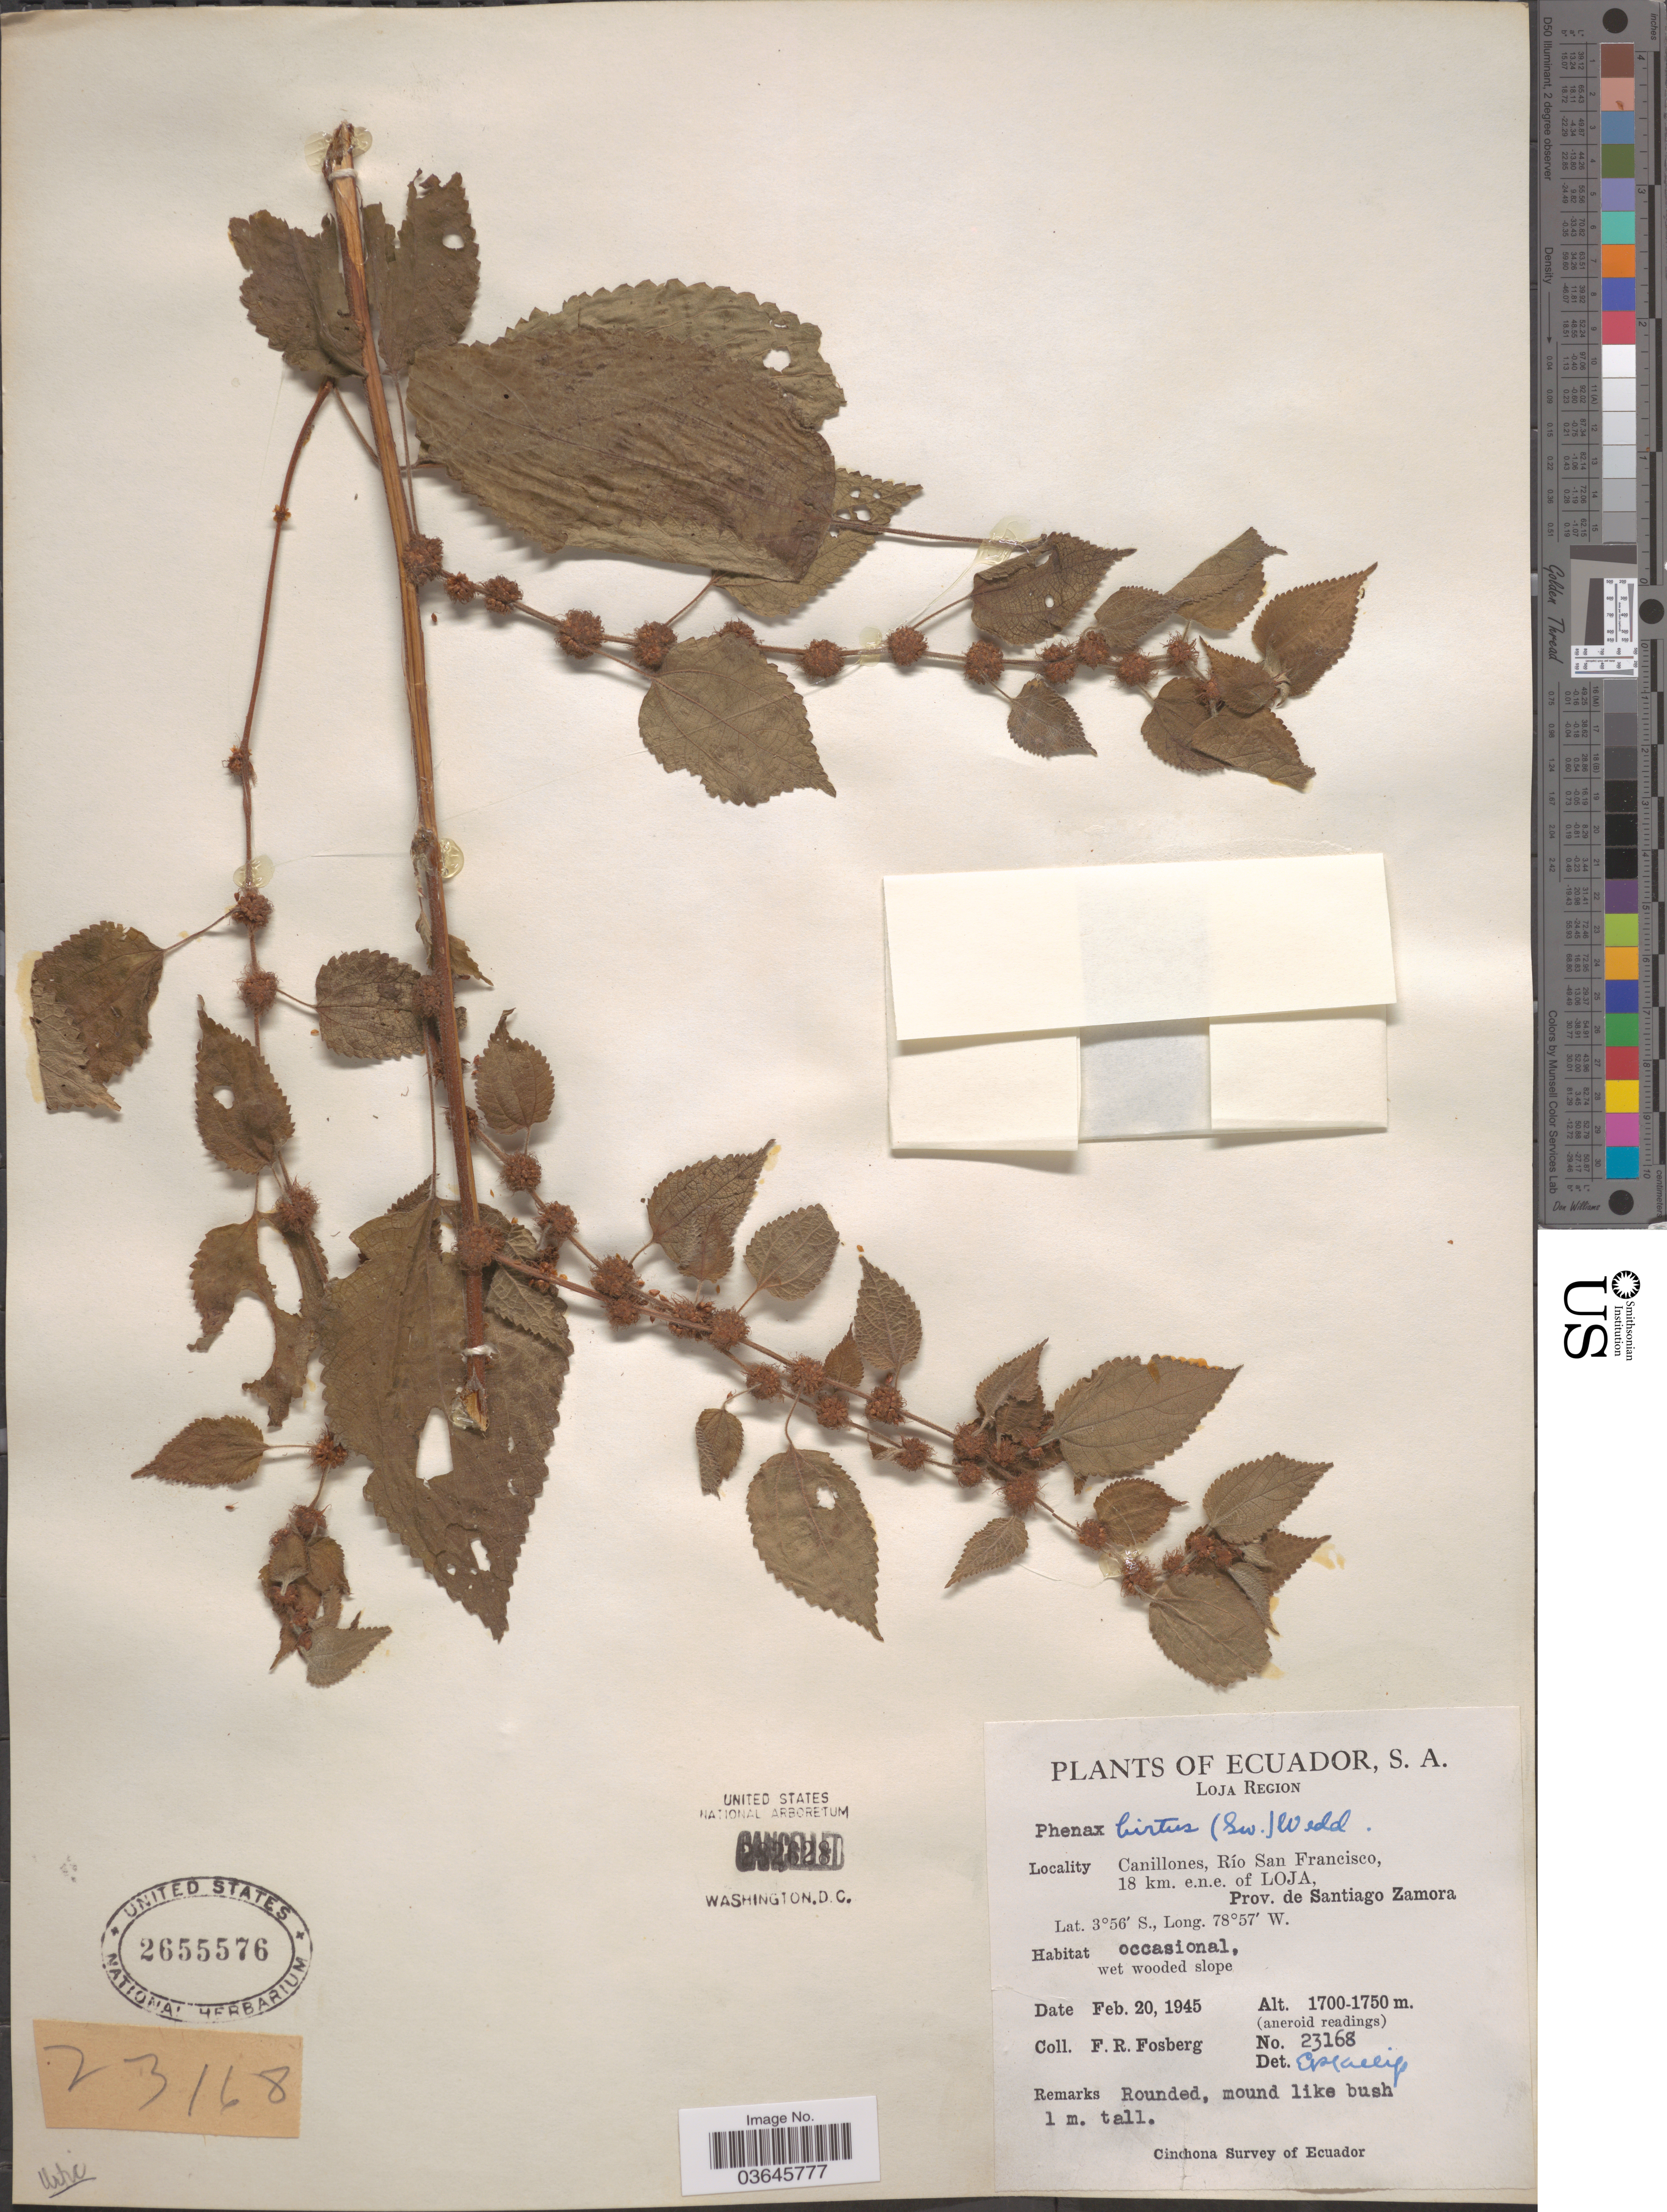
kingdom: Plantae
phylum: Tracheophyta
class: Magnoliopsida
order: Rosales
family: Urticaceae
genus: Phenax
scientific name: Phenax hirtus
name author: (Sw.) Wedd.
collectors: F. R. Fosberg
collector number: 23168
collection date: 1945-02-20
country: Ecuador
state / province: Loja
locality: Loja Region. Canillones, Río San Francisco, 18 km. e.n.e. of Loja, Prov. de Santiago Zamora.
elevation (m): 1700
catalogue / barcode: US 2655576